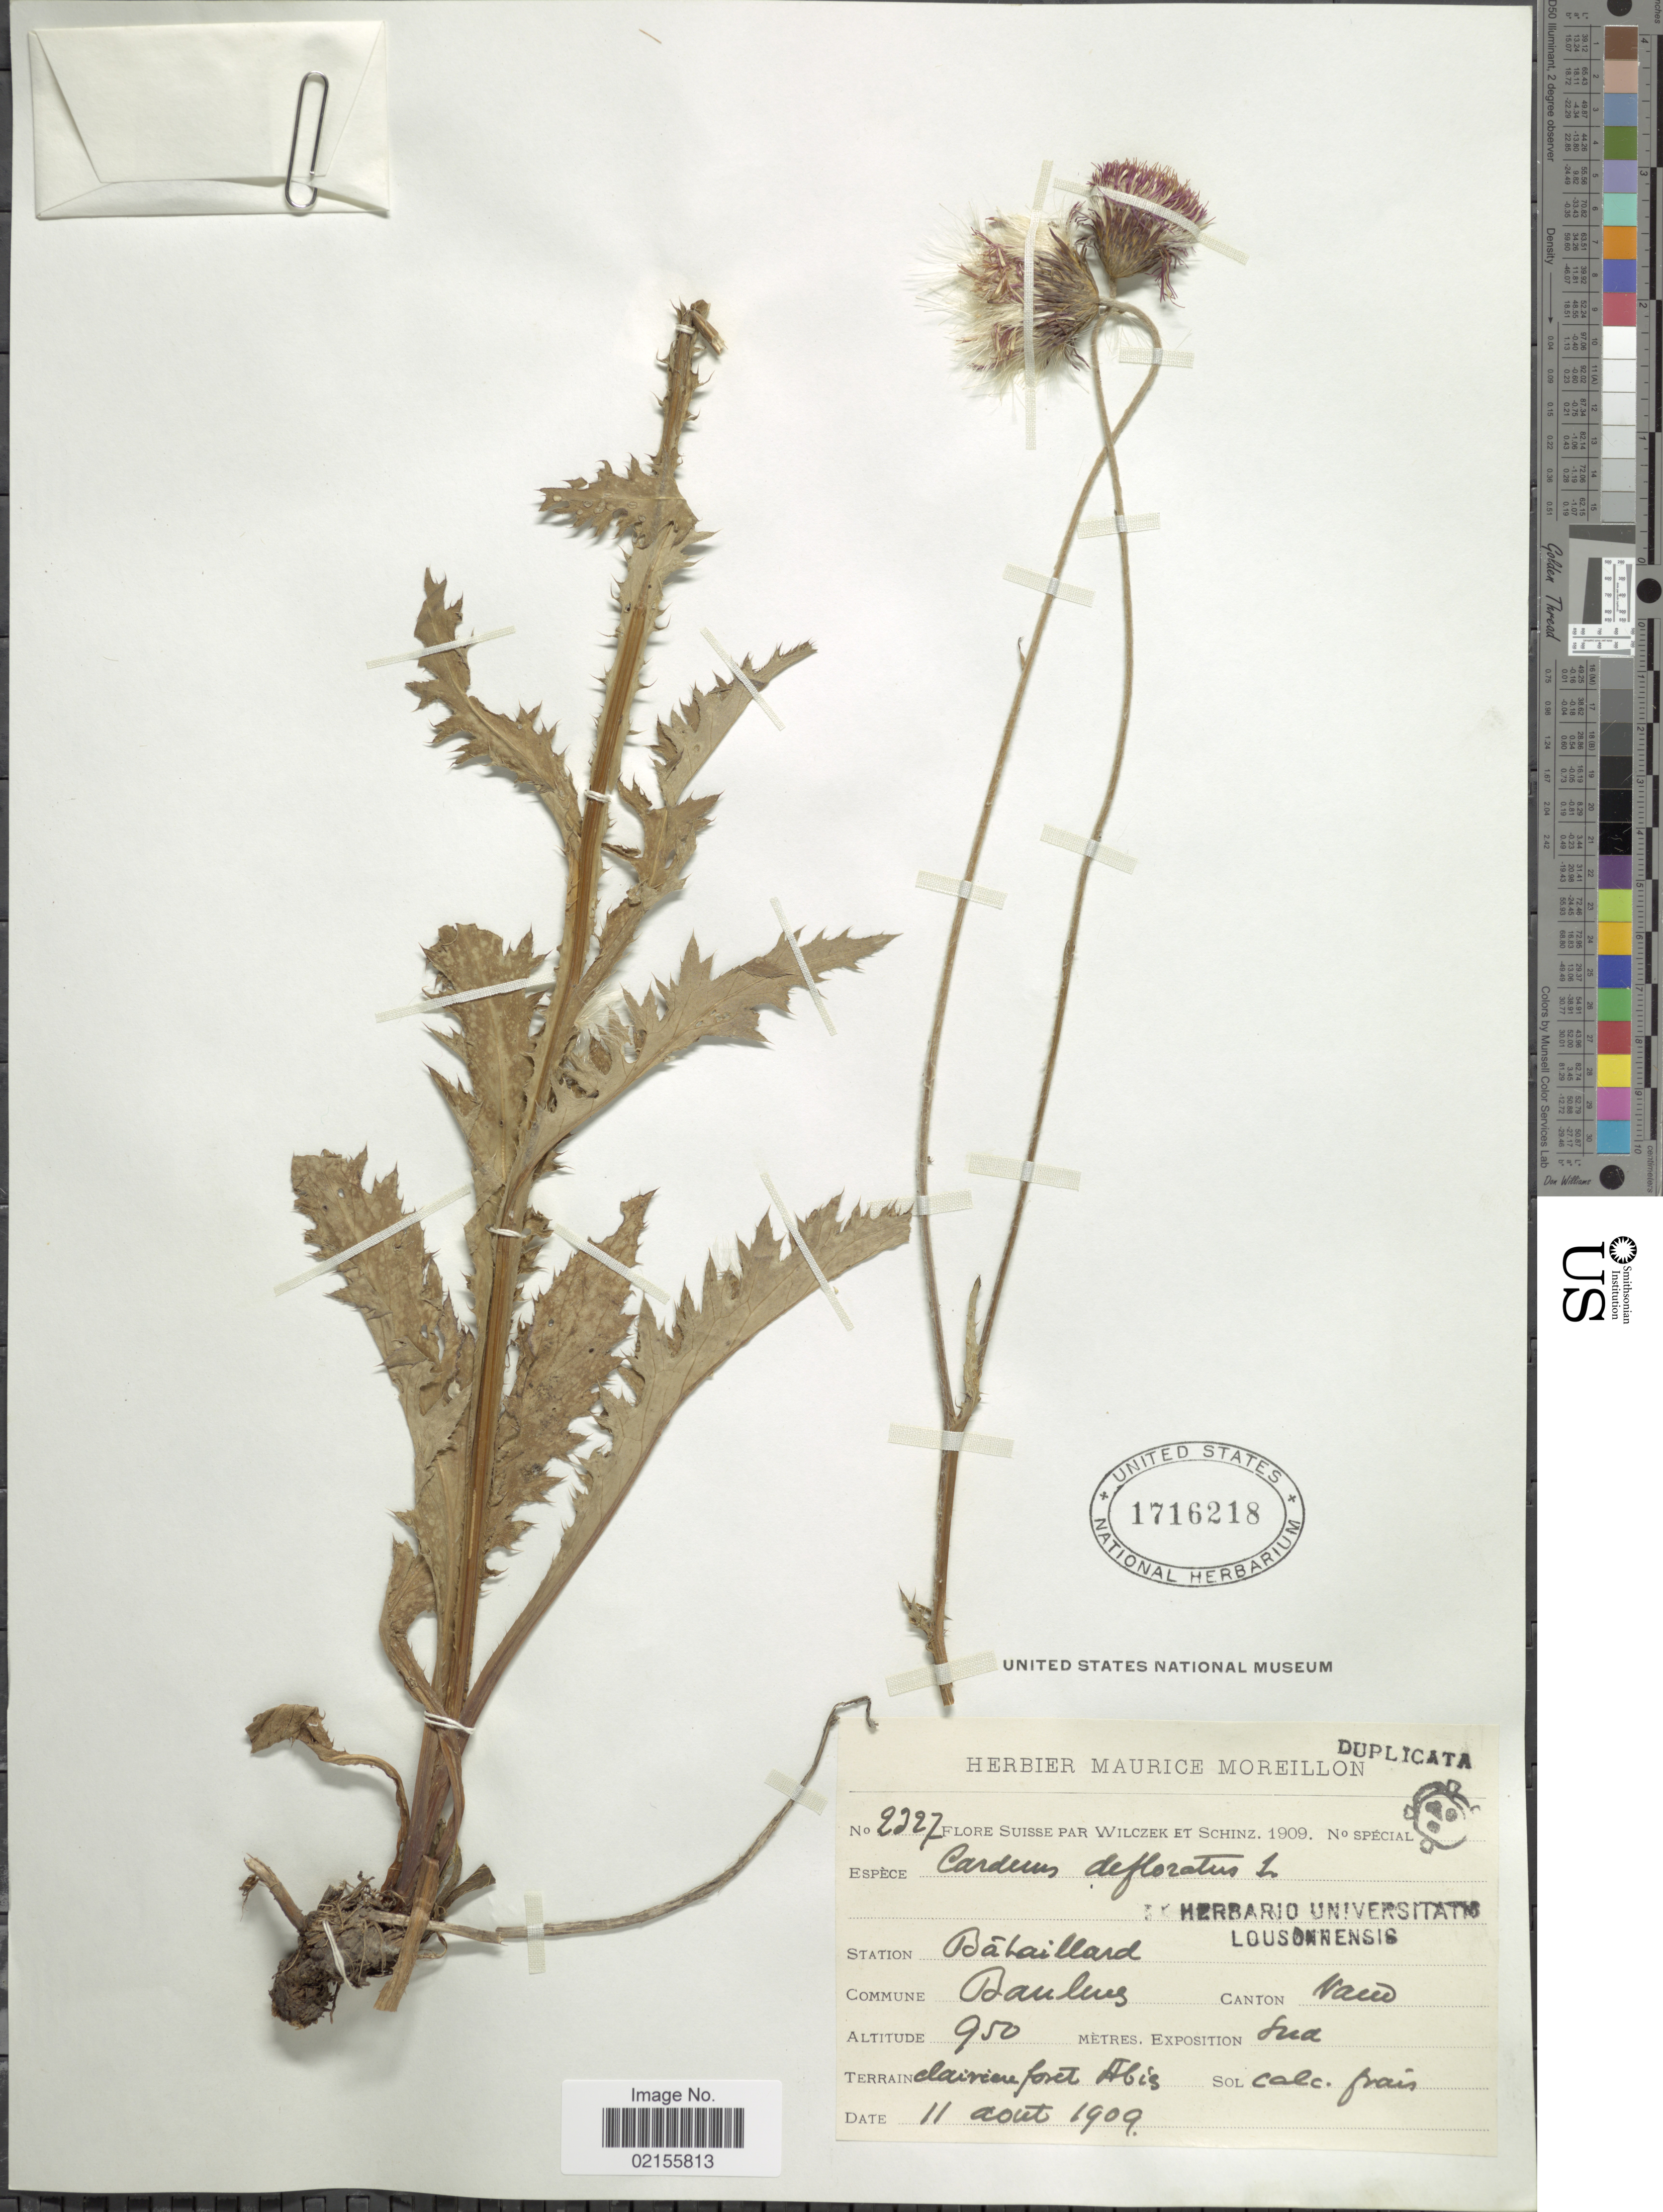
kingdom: Plantae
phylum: Tracheophyta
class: Magnoliopsida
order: Asterales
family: Asteraceae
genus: Carduus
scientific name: Carduus defloratus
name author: L.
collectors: Wilczek & -. Schinz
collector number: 2327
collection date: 1909-08-11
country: Switzerland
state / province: Vaud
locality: Station Bataillard, Baulmes. Canton Vaud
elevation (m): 950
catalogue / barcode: US 1716218